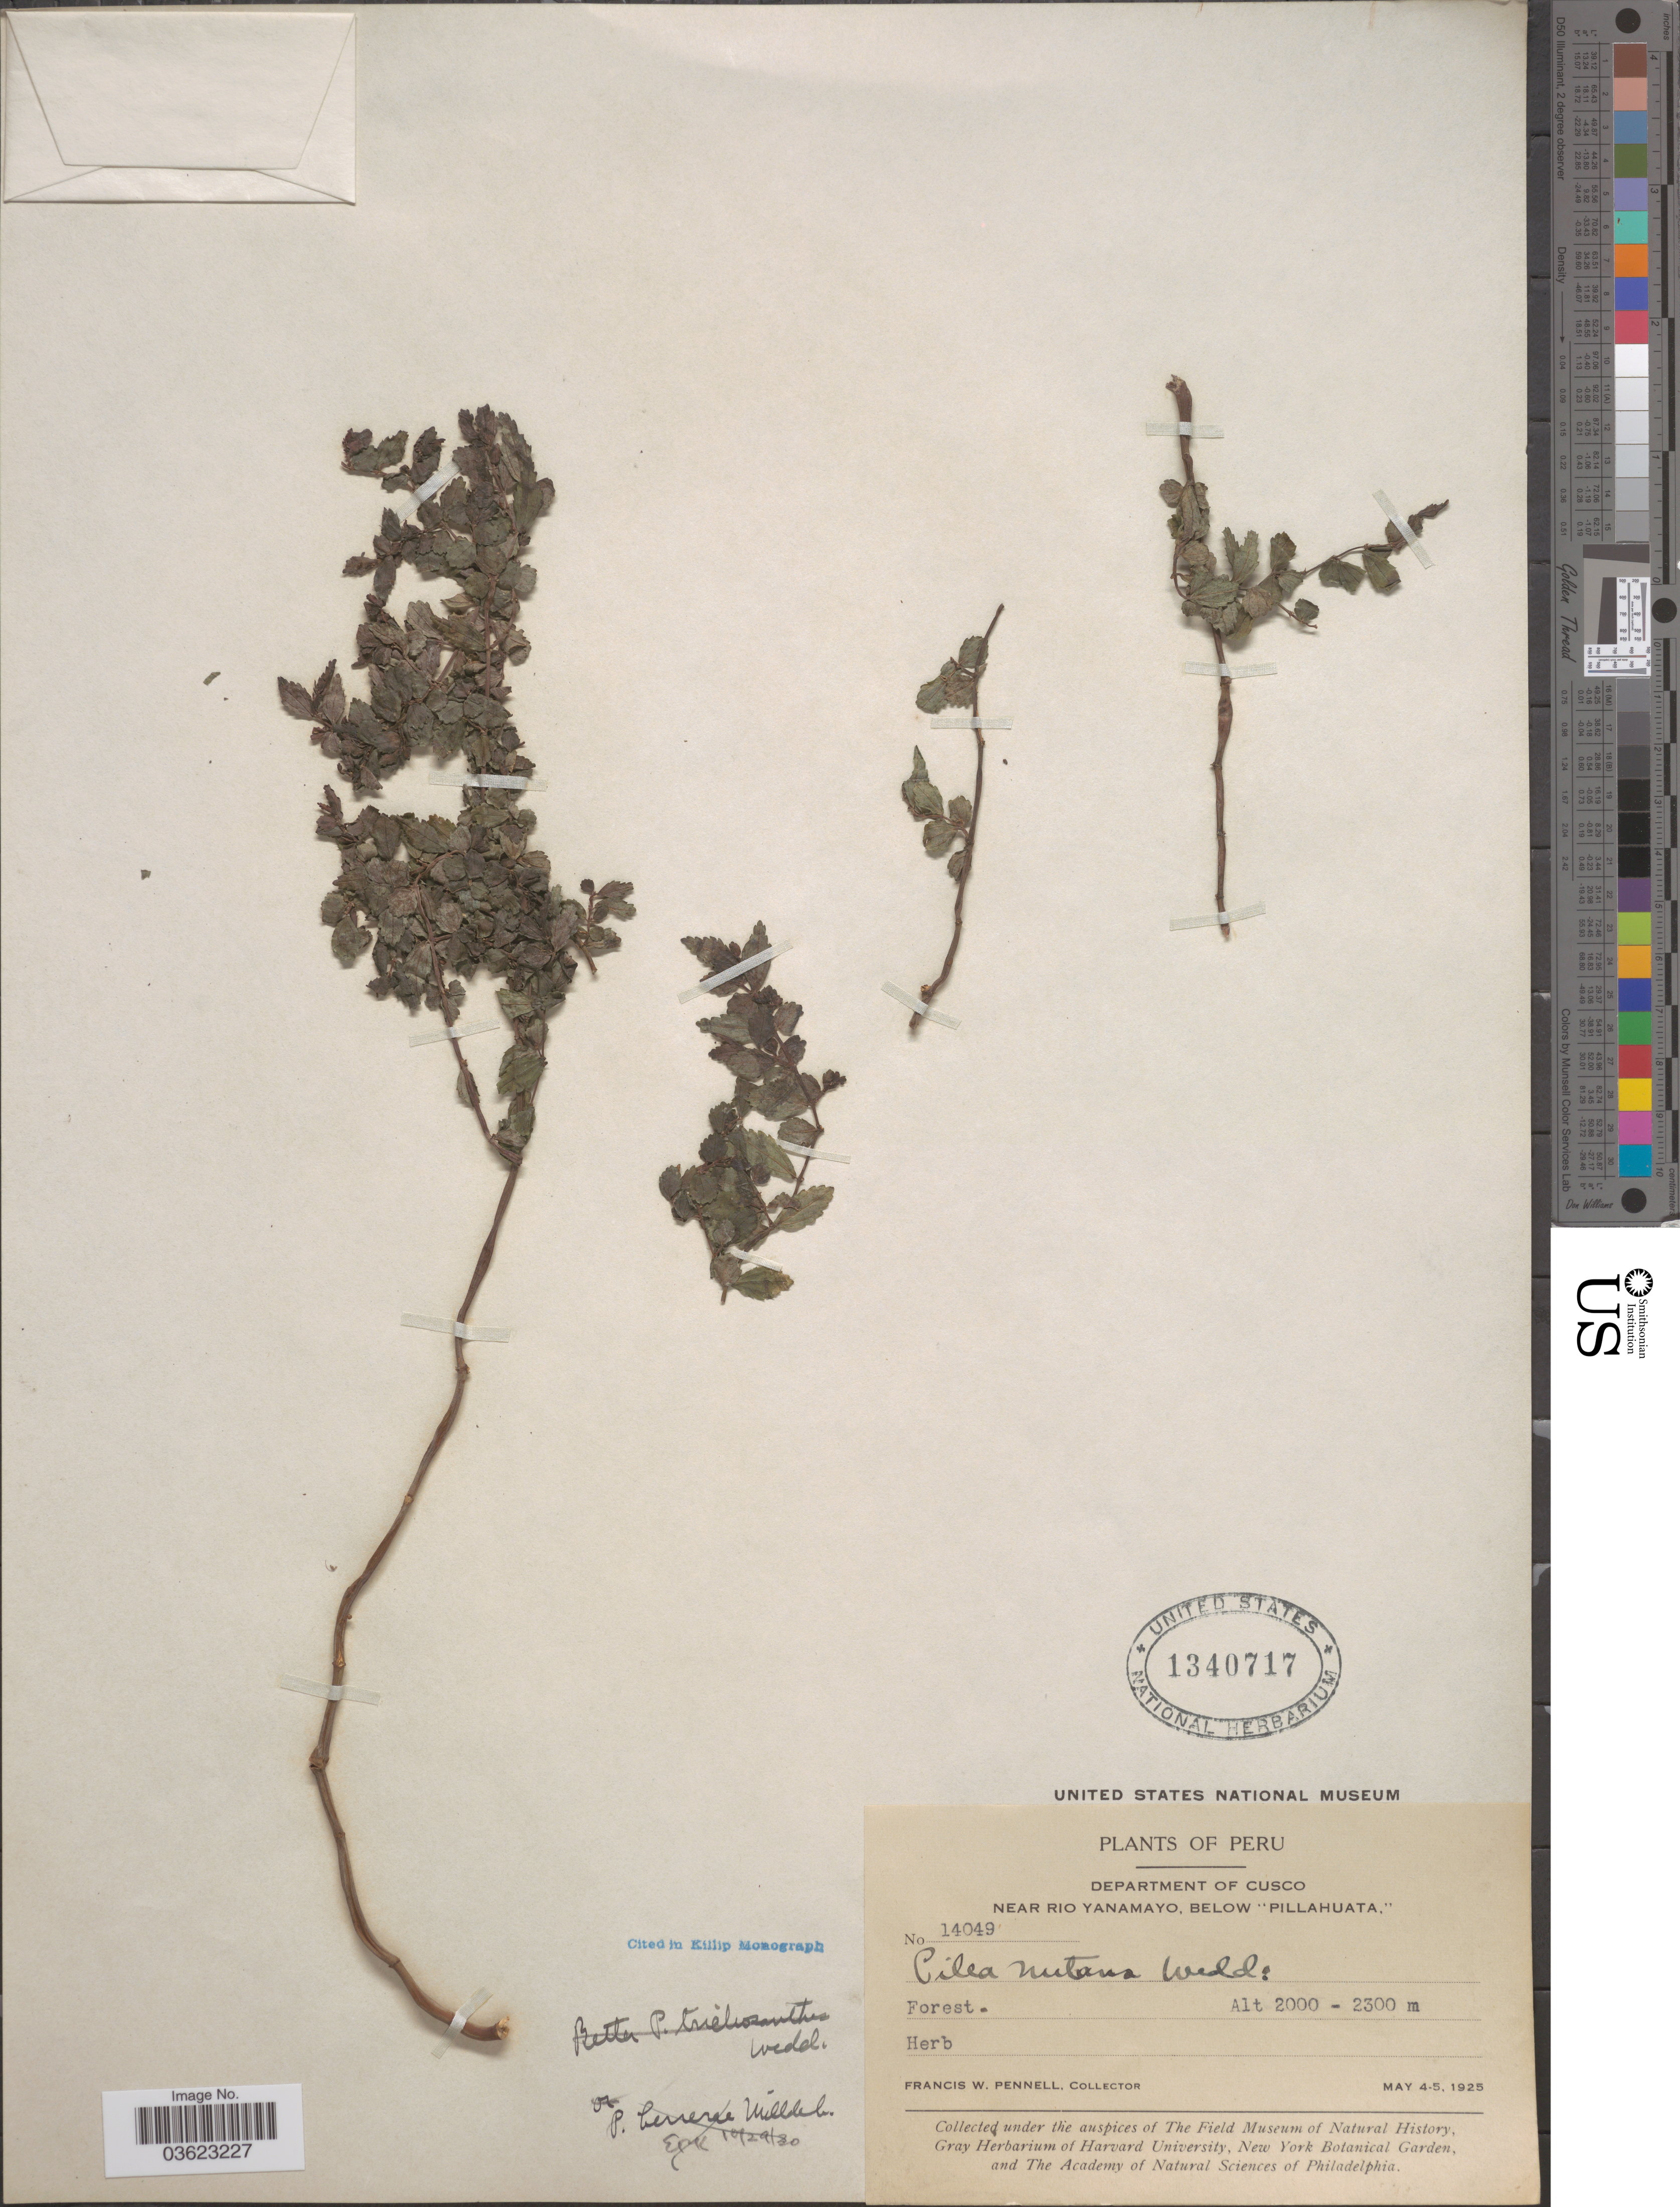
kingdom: Plantae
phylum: Tracheophyta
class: Magnoliopsida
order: Rosales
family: Urticaceae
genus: Pilea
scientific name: Pilea nutans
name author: Wedd.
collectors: F. W. Pennell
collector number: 14049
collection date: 1925-05-04/1925-05-05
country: Peru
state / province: Cusco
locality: Department of Cusco. Near Rio Yanamayo, below "Pillahuata."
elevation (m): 2000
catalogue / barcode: US 1340717